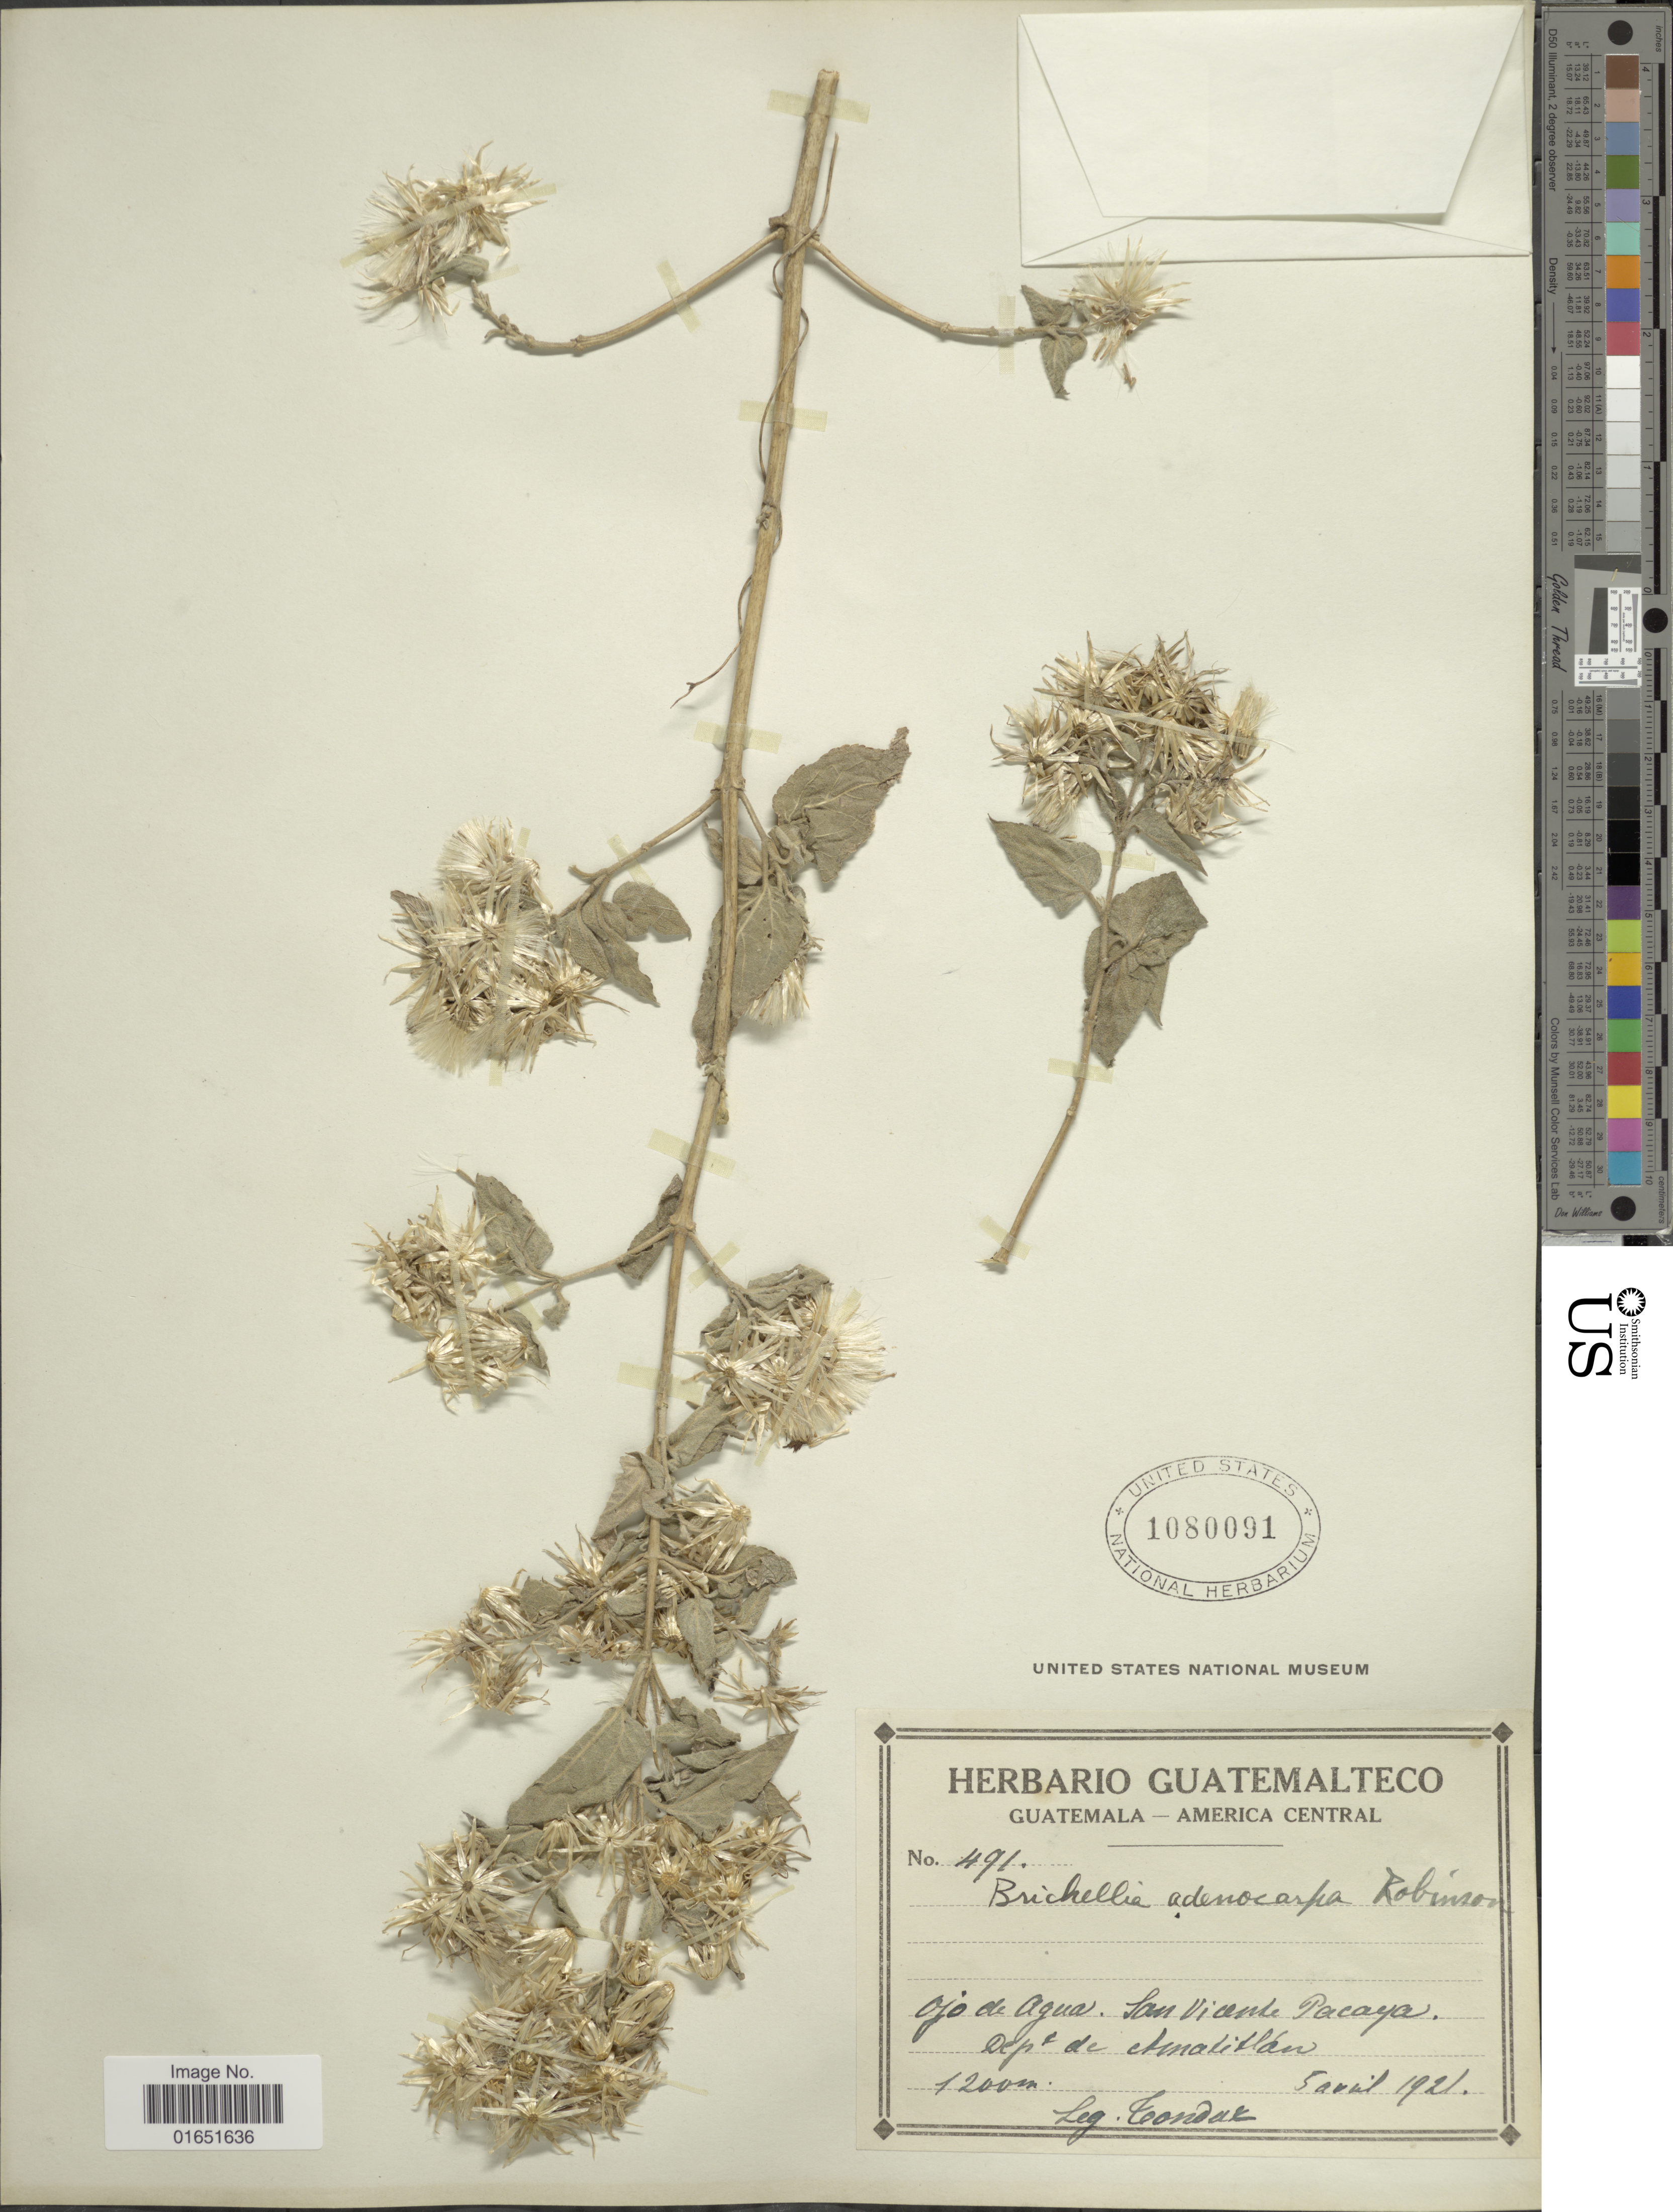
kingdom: Plantae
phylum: Tracheophyta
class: Magnoliopsida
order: Asterales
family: Asteraceae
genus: Brickellia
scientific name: Brickellia adenocarpa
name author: B.L. Rob.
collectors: A. Tonduz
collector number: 491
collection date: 1921-04-05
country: Guatemala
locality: Ojo de Agua, San Vicente Pacaya, Dep de Amatitlan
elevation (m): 1200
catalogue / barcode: US 1080091